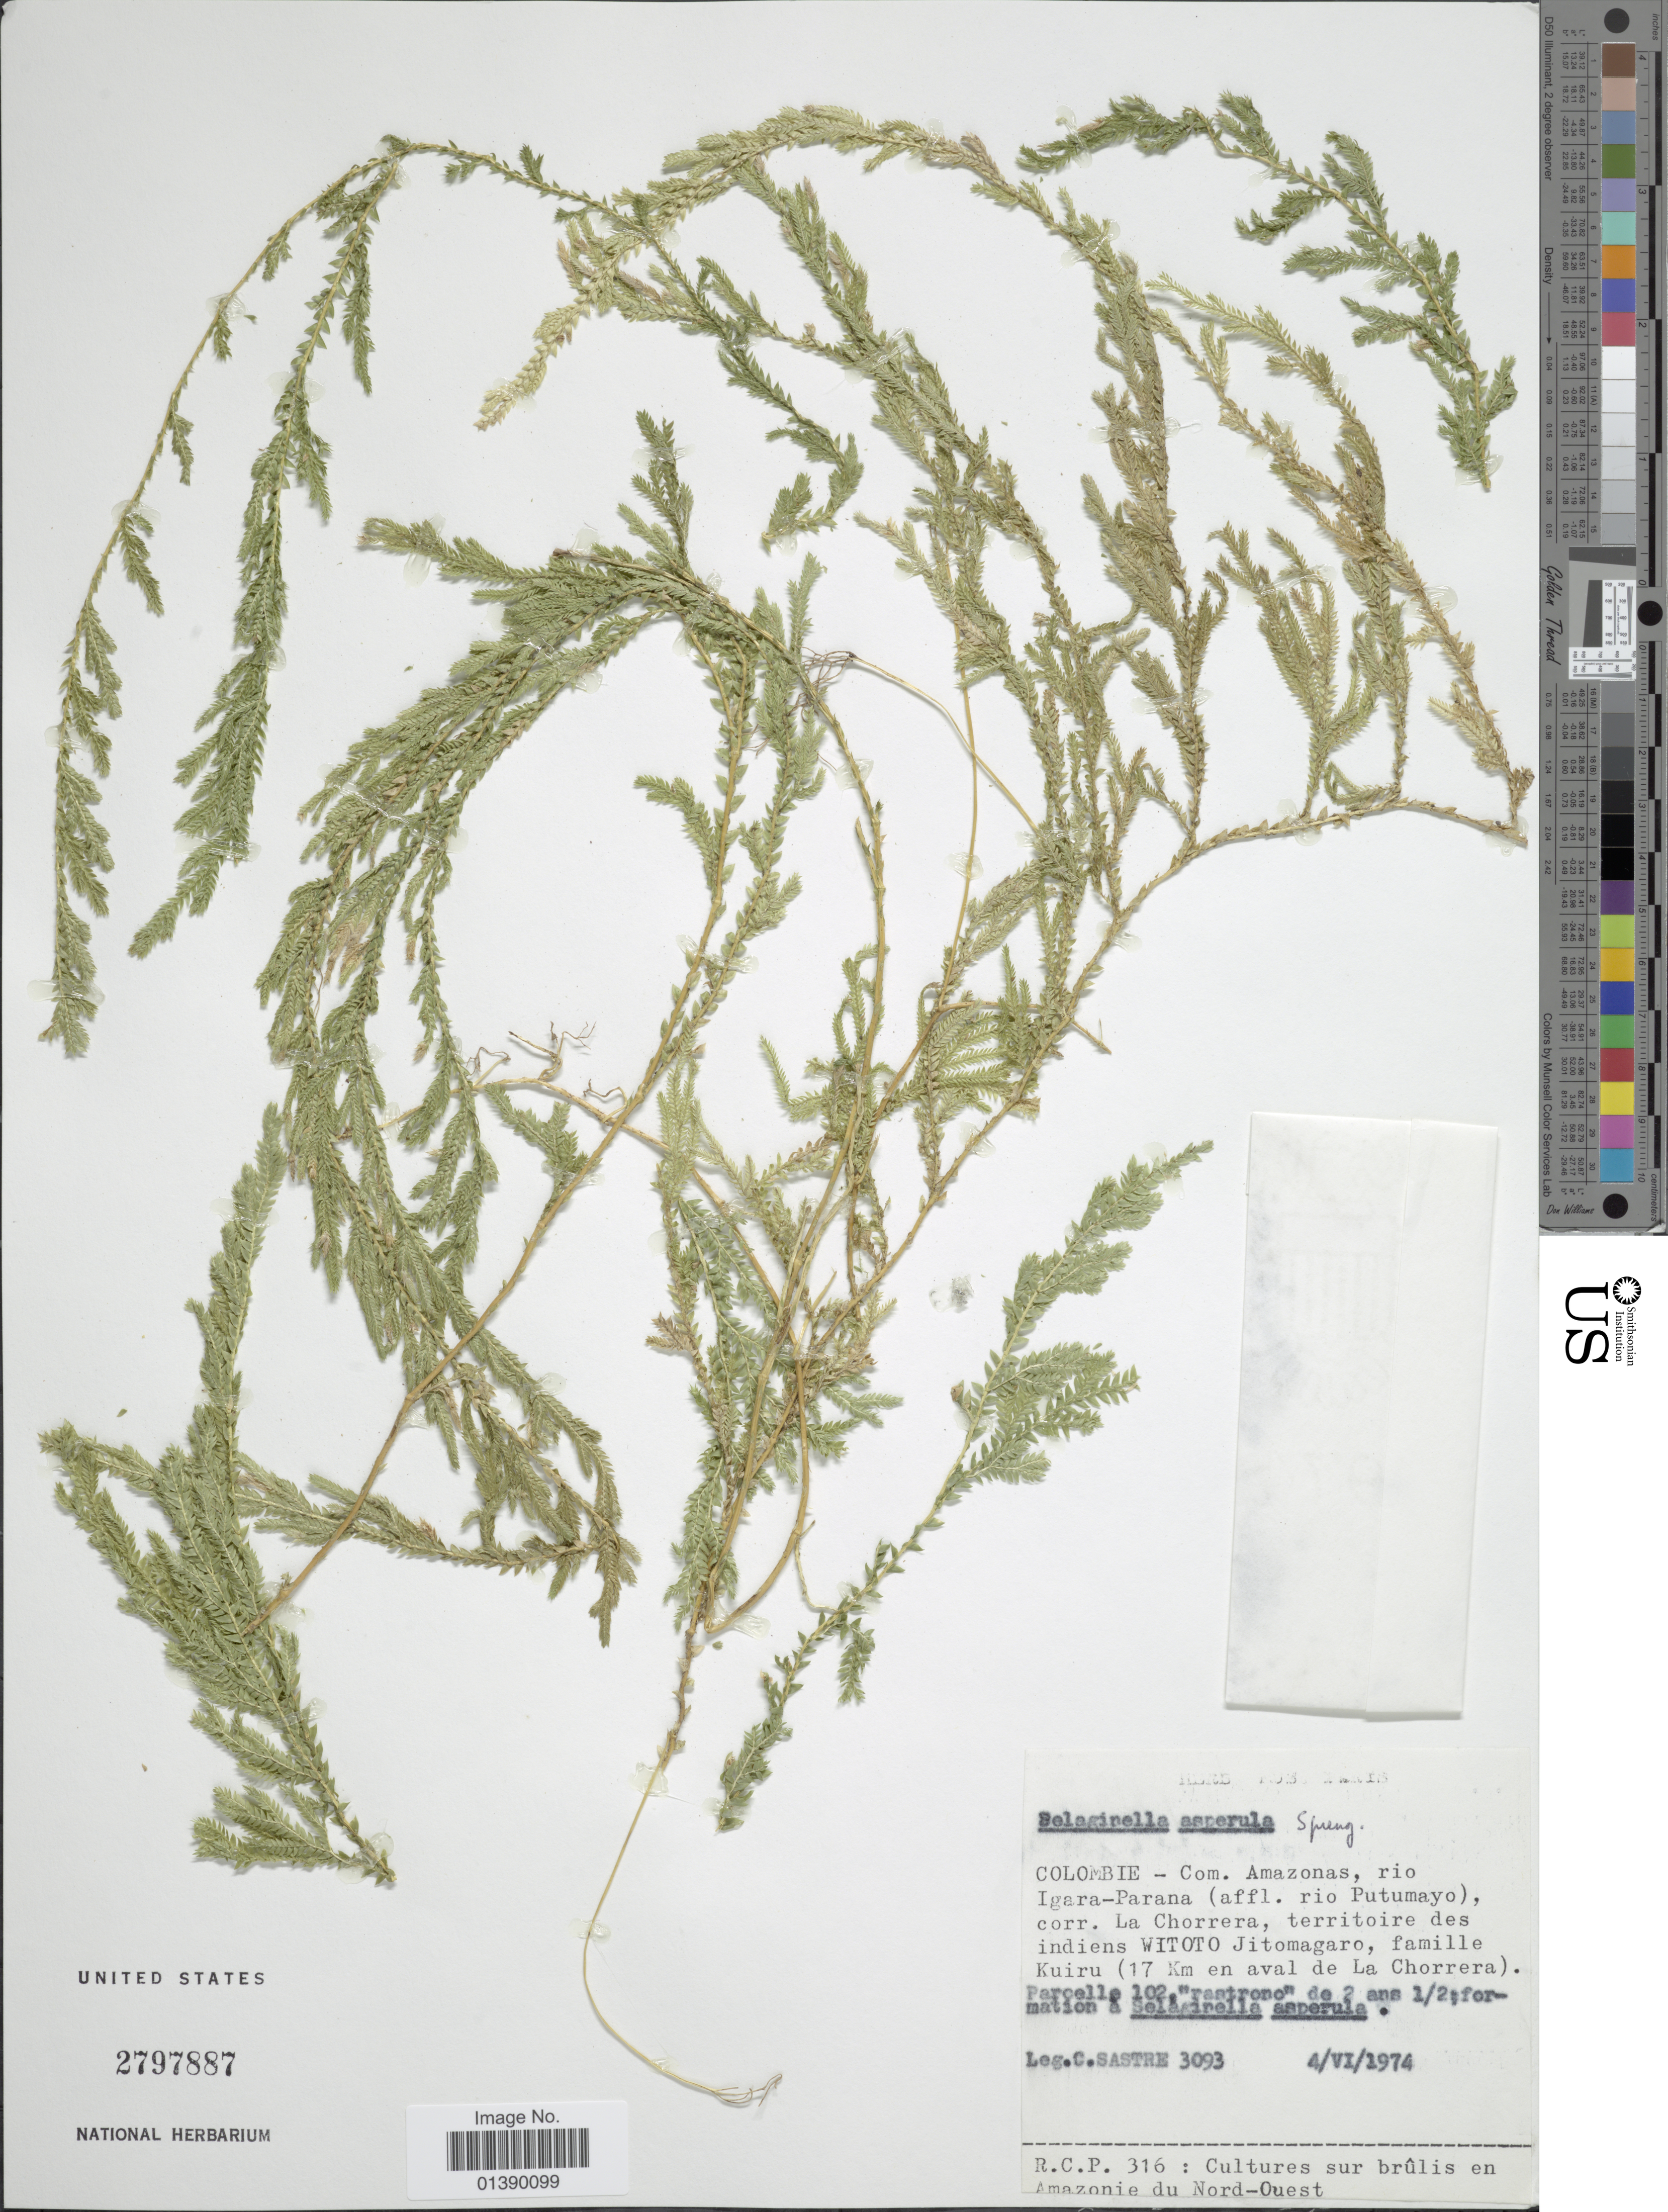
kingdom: Plantae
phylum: Tracheophyta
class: Lycopodiopsida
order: Selaginellales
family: Selaginellaceae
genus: Selaginella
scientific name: Selaginella asperula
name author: Spring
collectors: C. Sastre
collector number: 3093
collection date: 1974-06-04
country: Colombia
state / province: Amazonas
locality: Com Amazonas, rio Igara-parana (affl. rio Putumayo), corr La Chorrera, territoire des indiens Witoto Jitomagaro, famille Kuiri (17 km en aval de La Chorrera)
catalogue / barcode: US 2797887